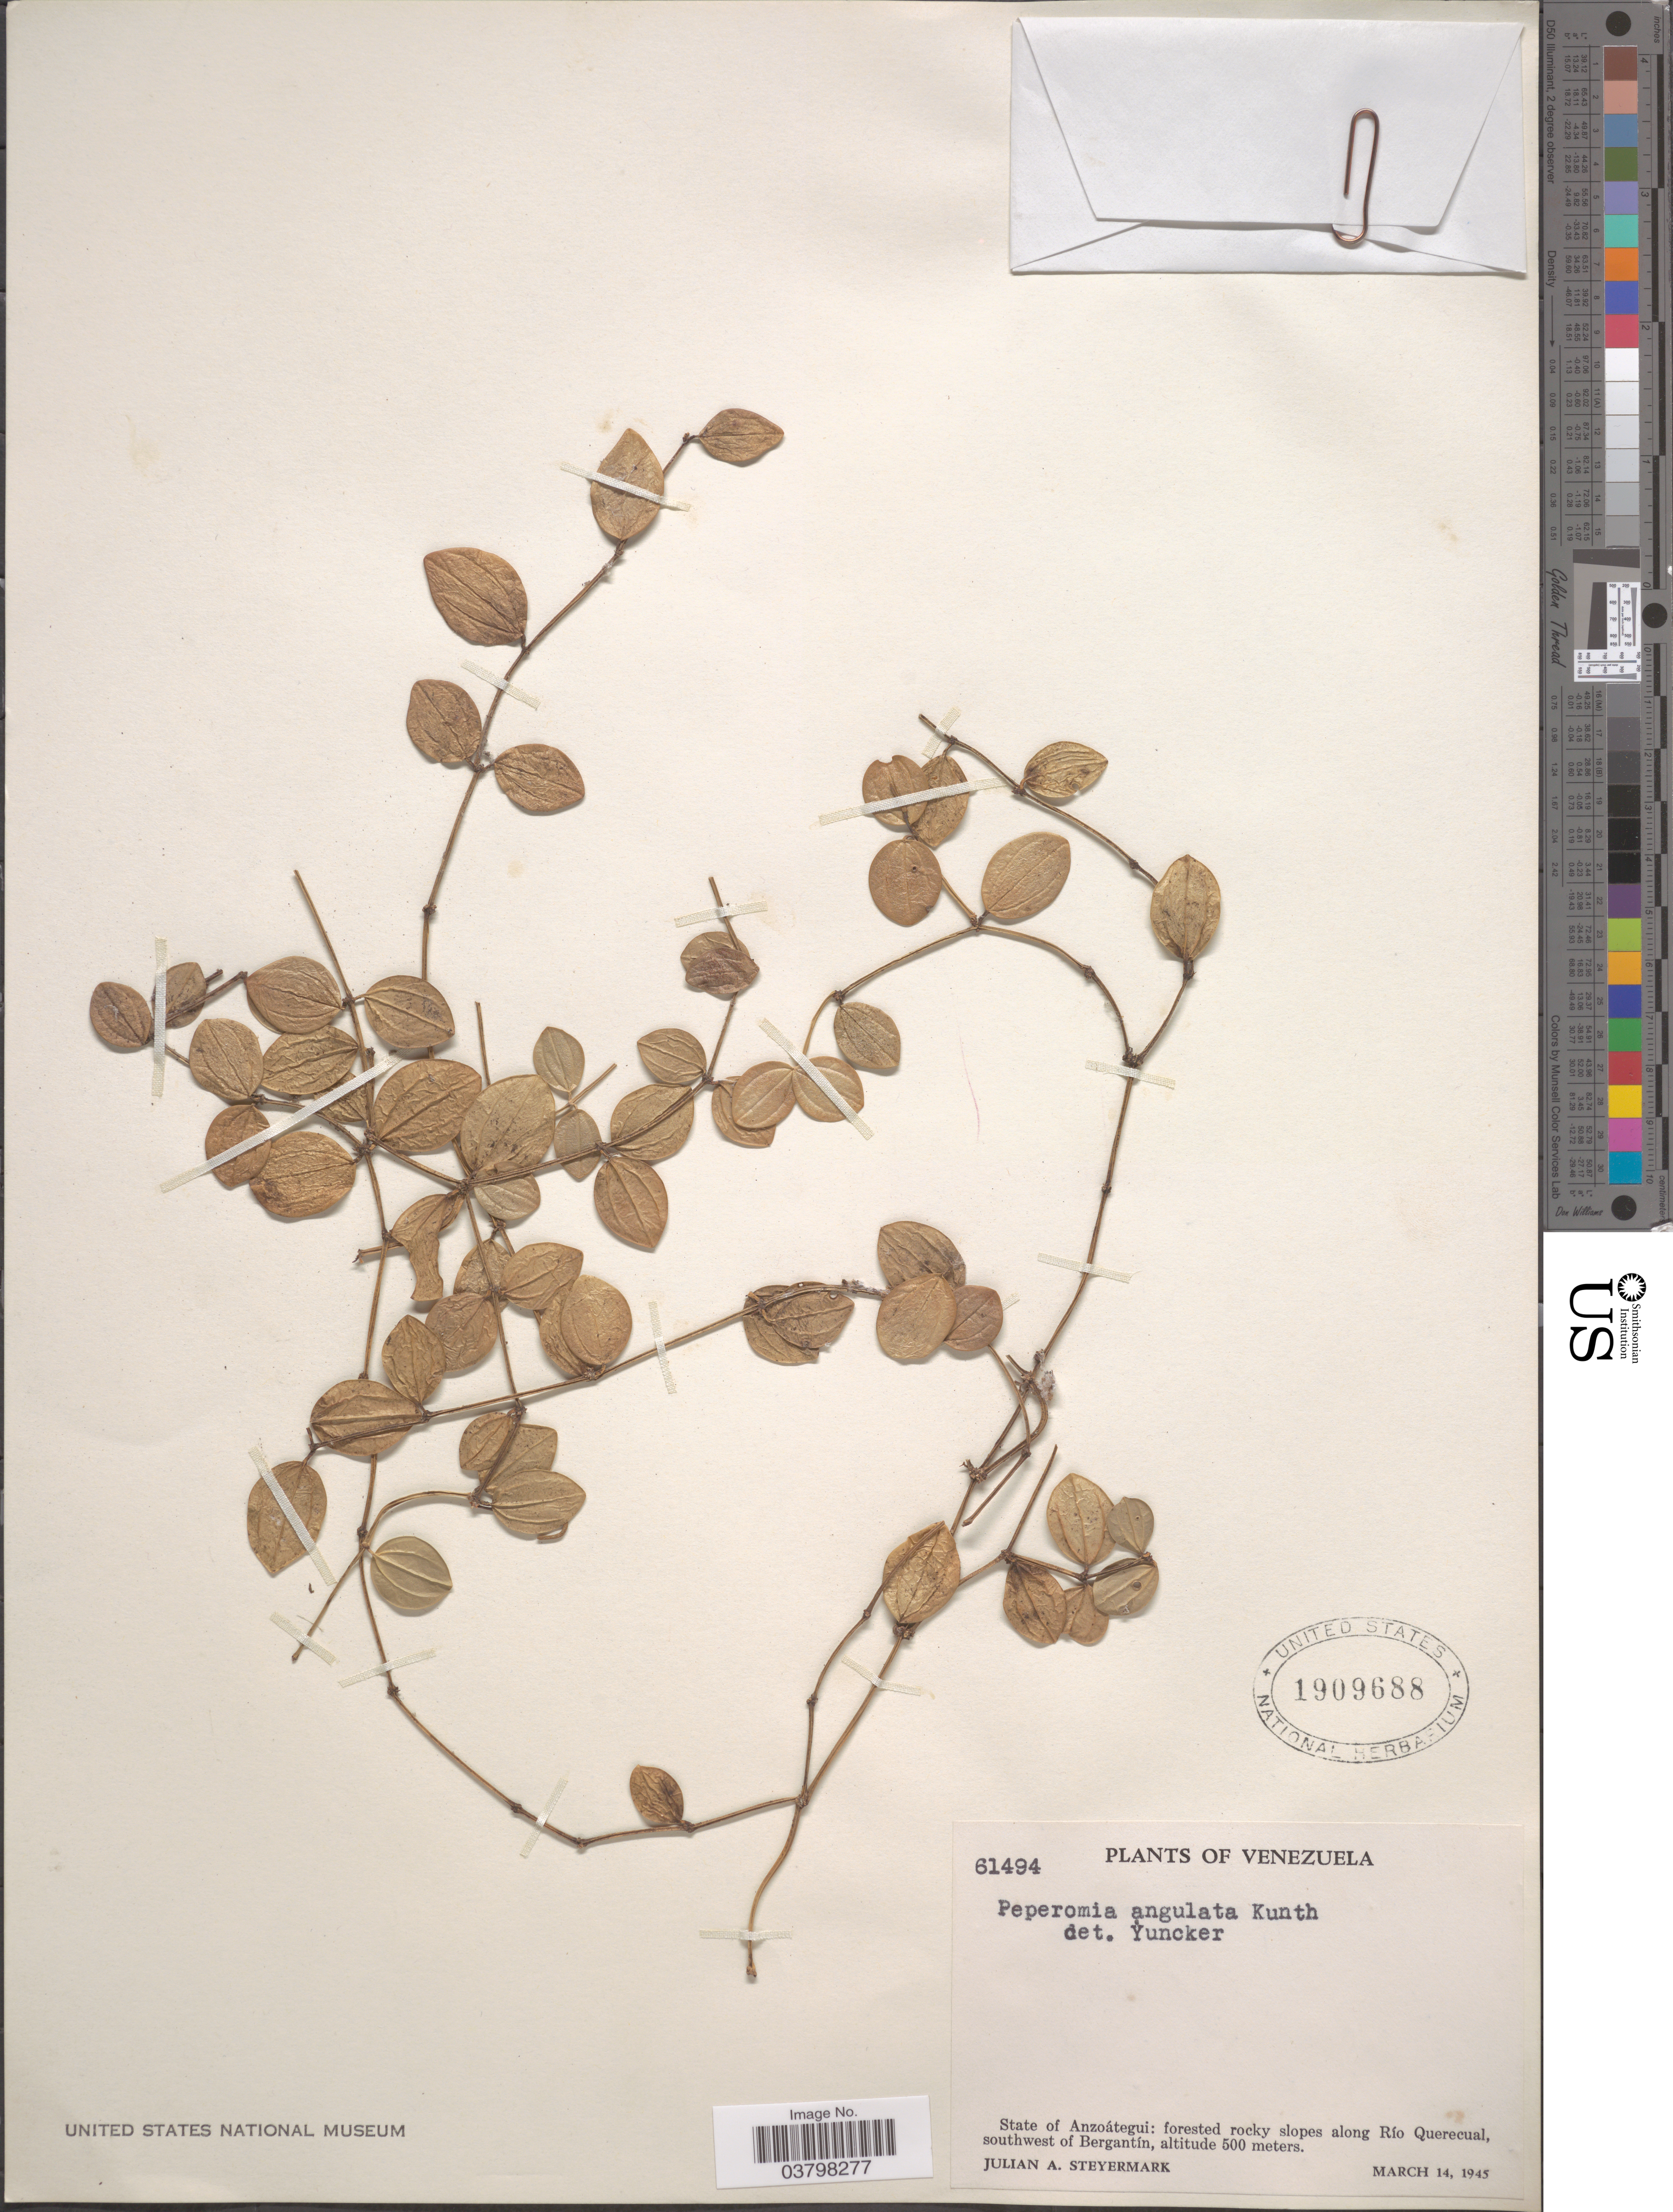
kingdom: Plantae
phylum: Tracheophyta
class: Magnoliopsida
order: Piperales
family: Piperaceae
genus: Peperomia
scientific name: Peperomia quadrangularis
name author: (J.V. Thomps.) A. Dietr.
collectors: J. Steyermark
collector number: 61494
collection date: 1945-03-14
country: Venezuela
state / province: Anzoategui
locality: Forested rocky slopes along Río Querecual, southwest of Bergantín.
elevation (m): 500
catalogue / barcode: US 1909688